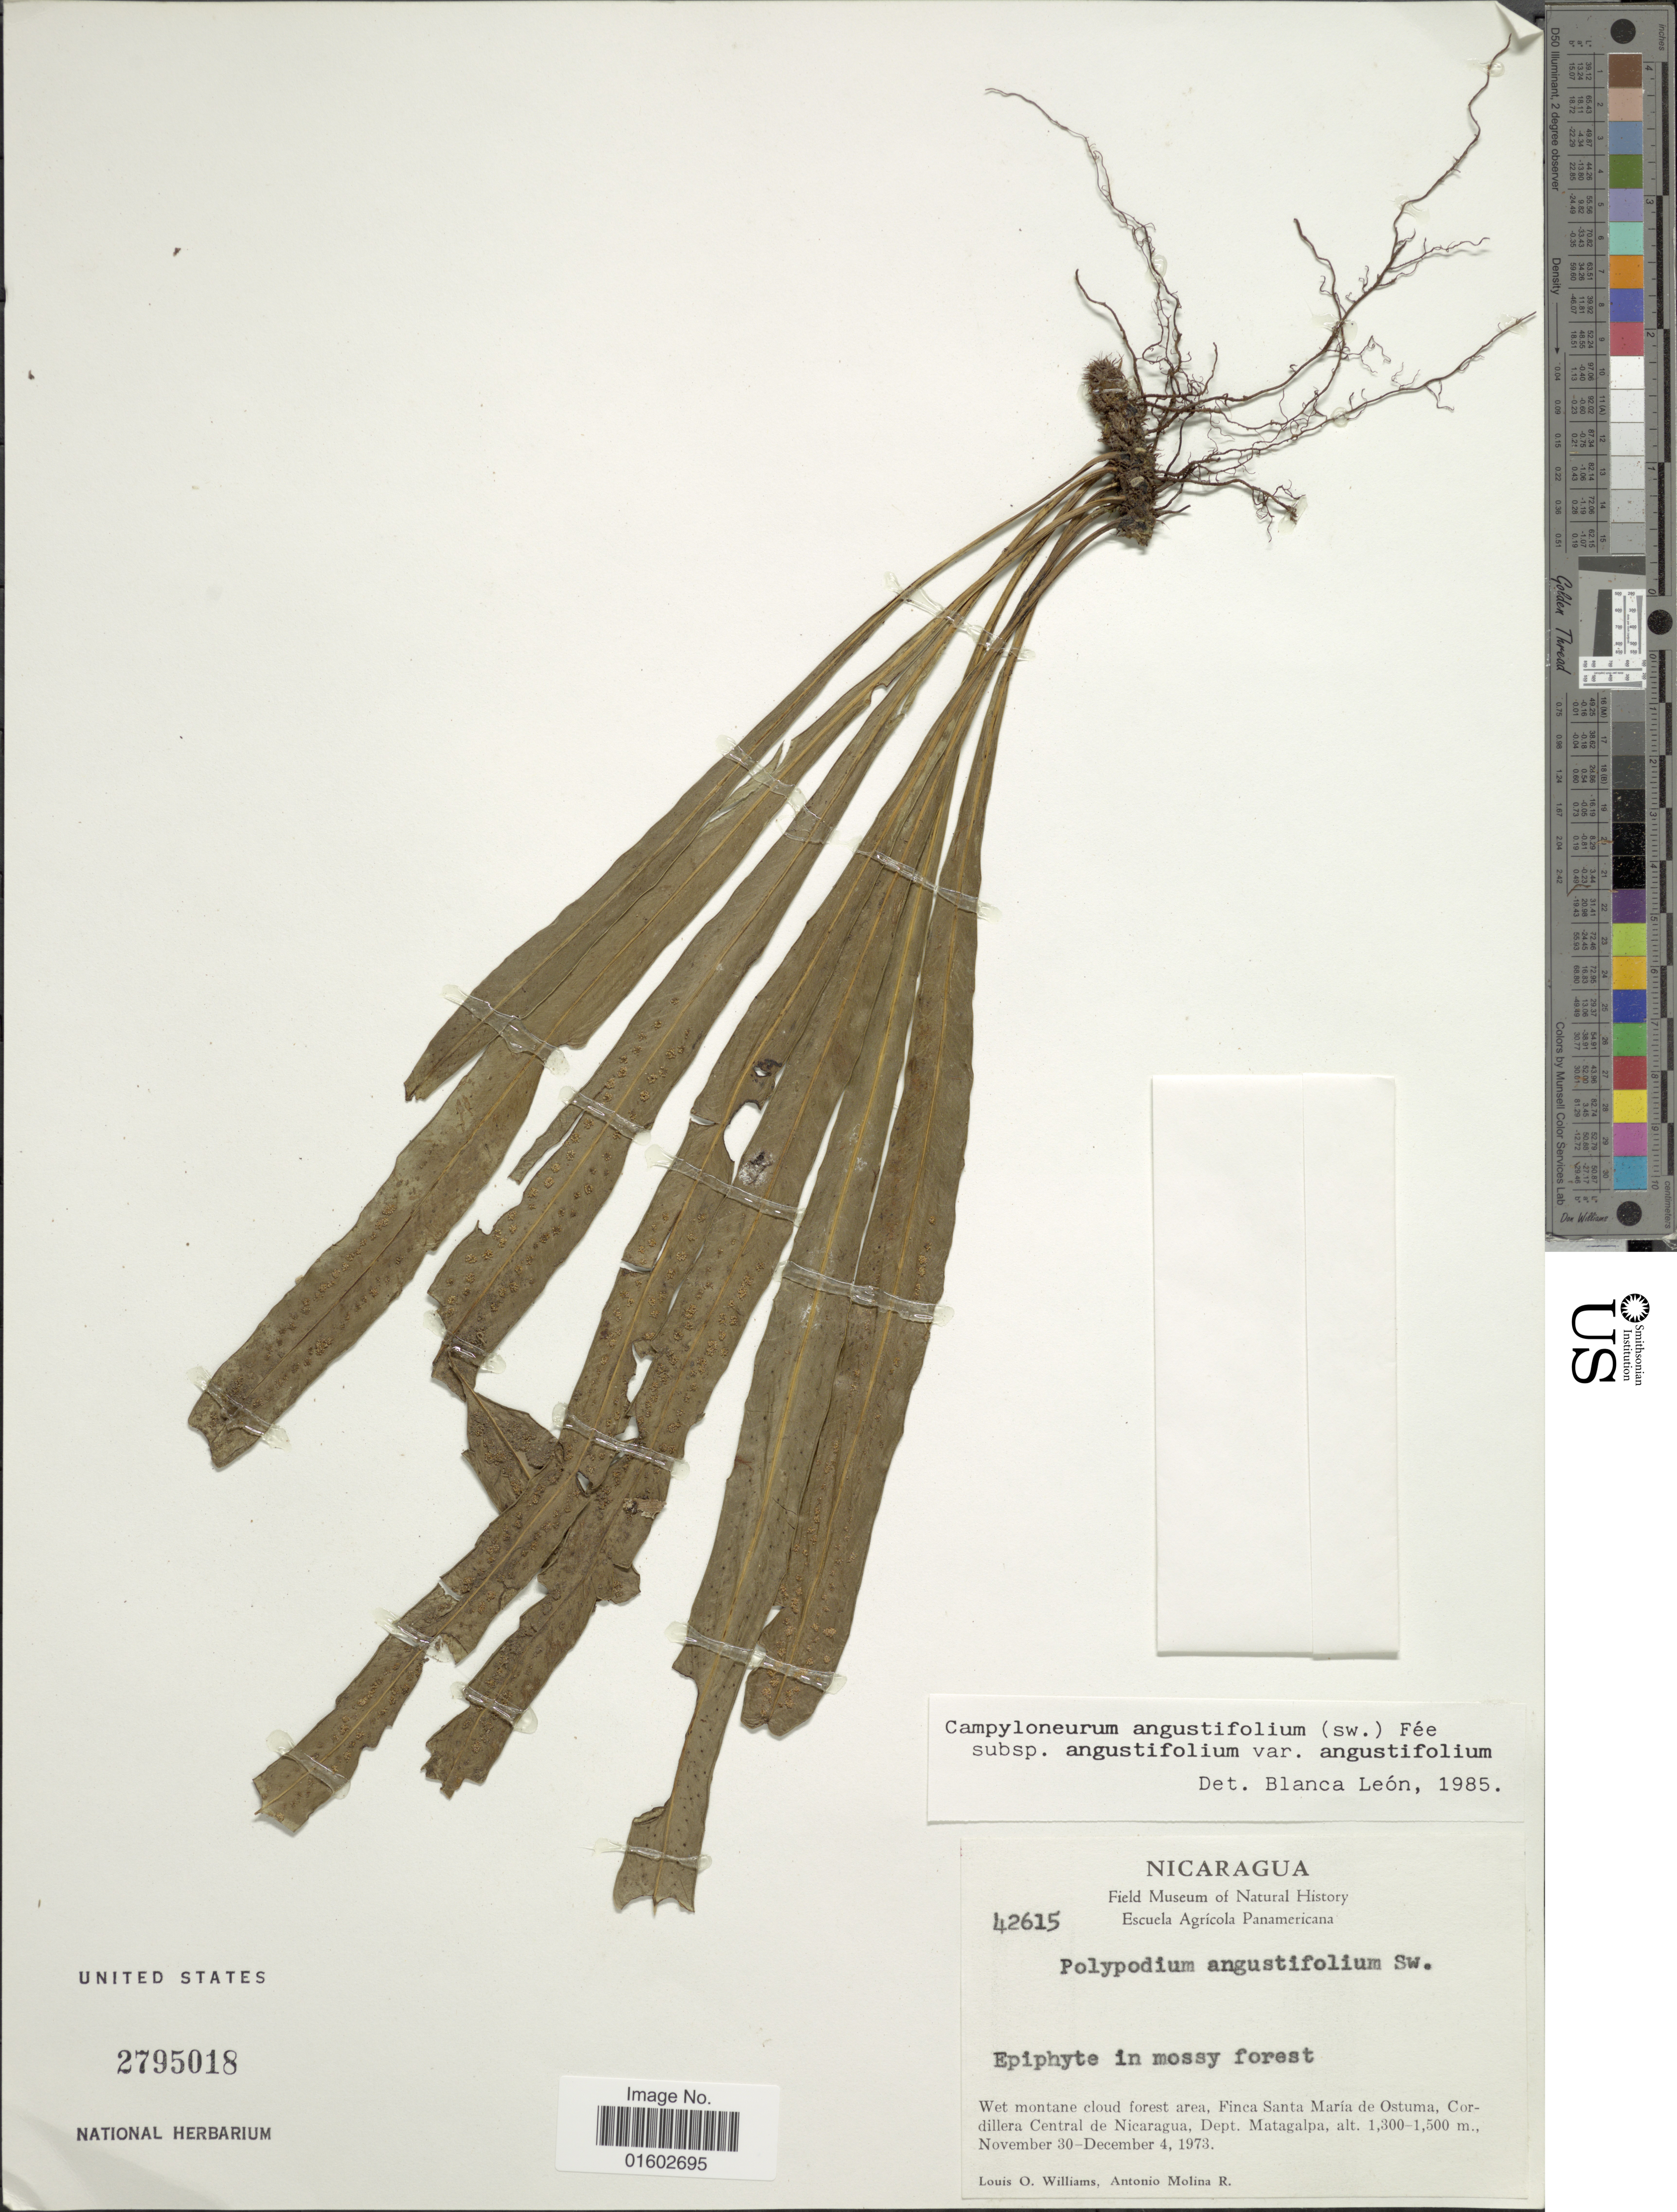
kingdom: Plantae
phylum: Tracheophyta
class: Polypodiopsida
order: Polypodiales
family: Polypodiaceae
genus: Campyloneurum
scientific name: Campyloneurum angustifolium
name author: (Sw.) Fée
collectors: L. O. Williams & A. Molina R.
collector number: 42615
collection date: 1973-11-30/1973-12-04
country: Nicaragua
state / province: Matagalpa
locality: Finca Santa Maria de Ostuma, Cordillera Central de Nicaragua, Dept. Matagalpa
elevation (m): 1300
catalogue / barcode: US 2795018